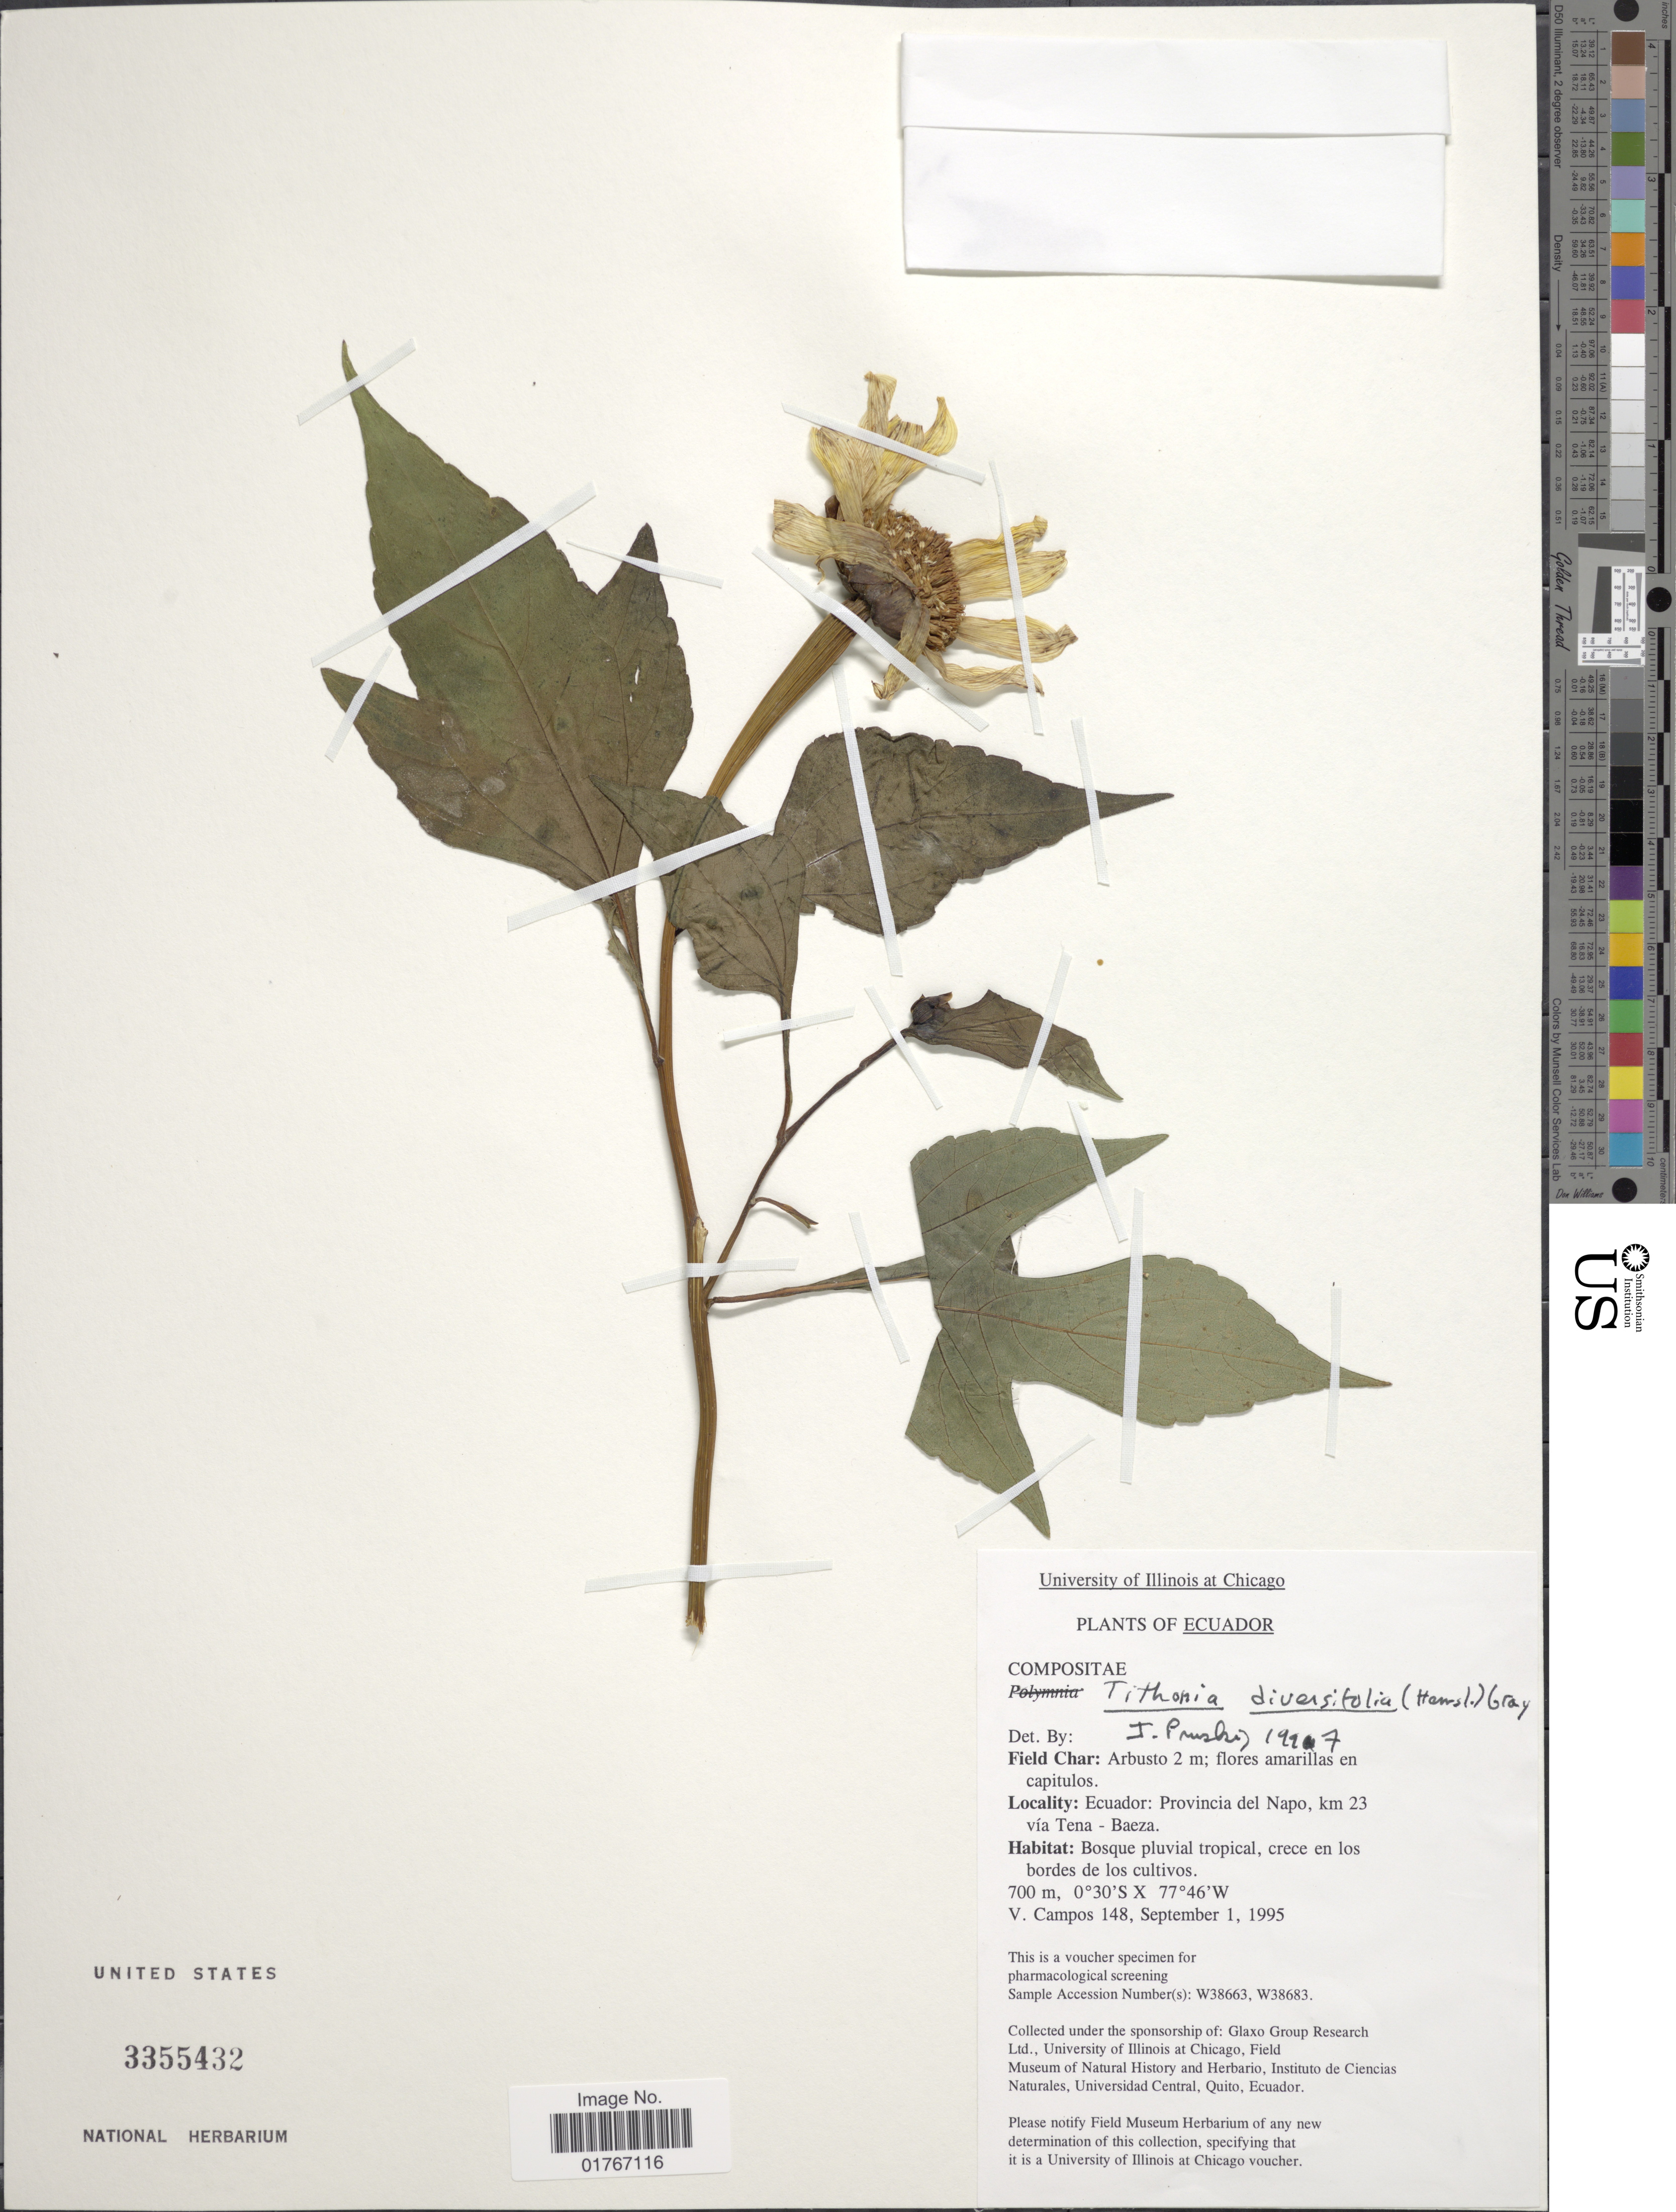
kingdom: Plantae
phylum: Tracheophyta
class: Magnoliopsida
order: Asterales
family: Asteraceae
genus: Tithonia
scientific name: Tithonia diversifolia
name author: (Hemsl.) A. Gray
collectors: V. Campos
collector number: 148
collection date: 1995-09-01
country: Ecuador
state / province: Napo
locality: Provincia del Napo, km 23 vía Tena - Baeza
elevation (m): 700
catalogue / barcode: US 3355432